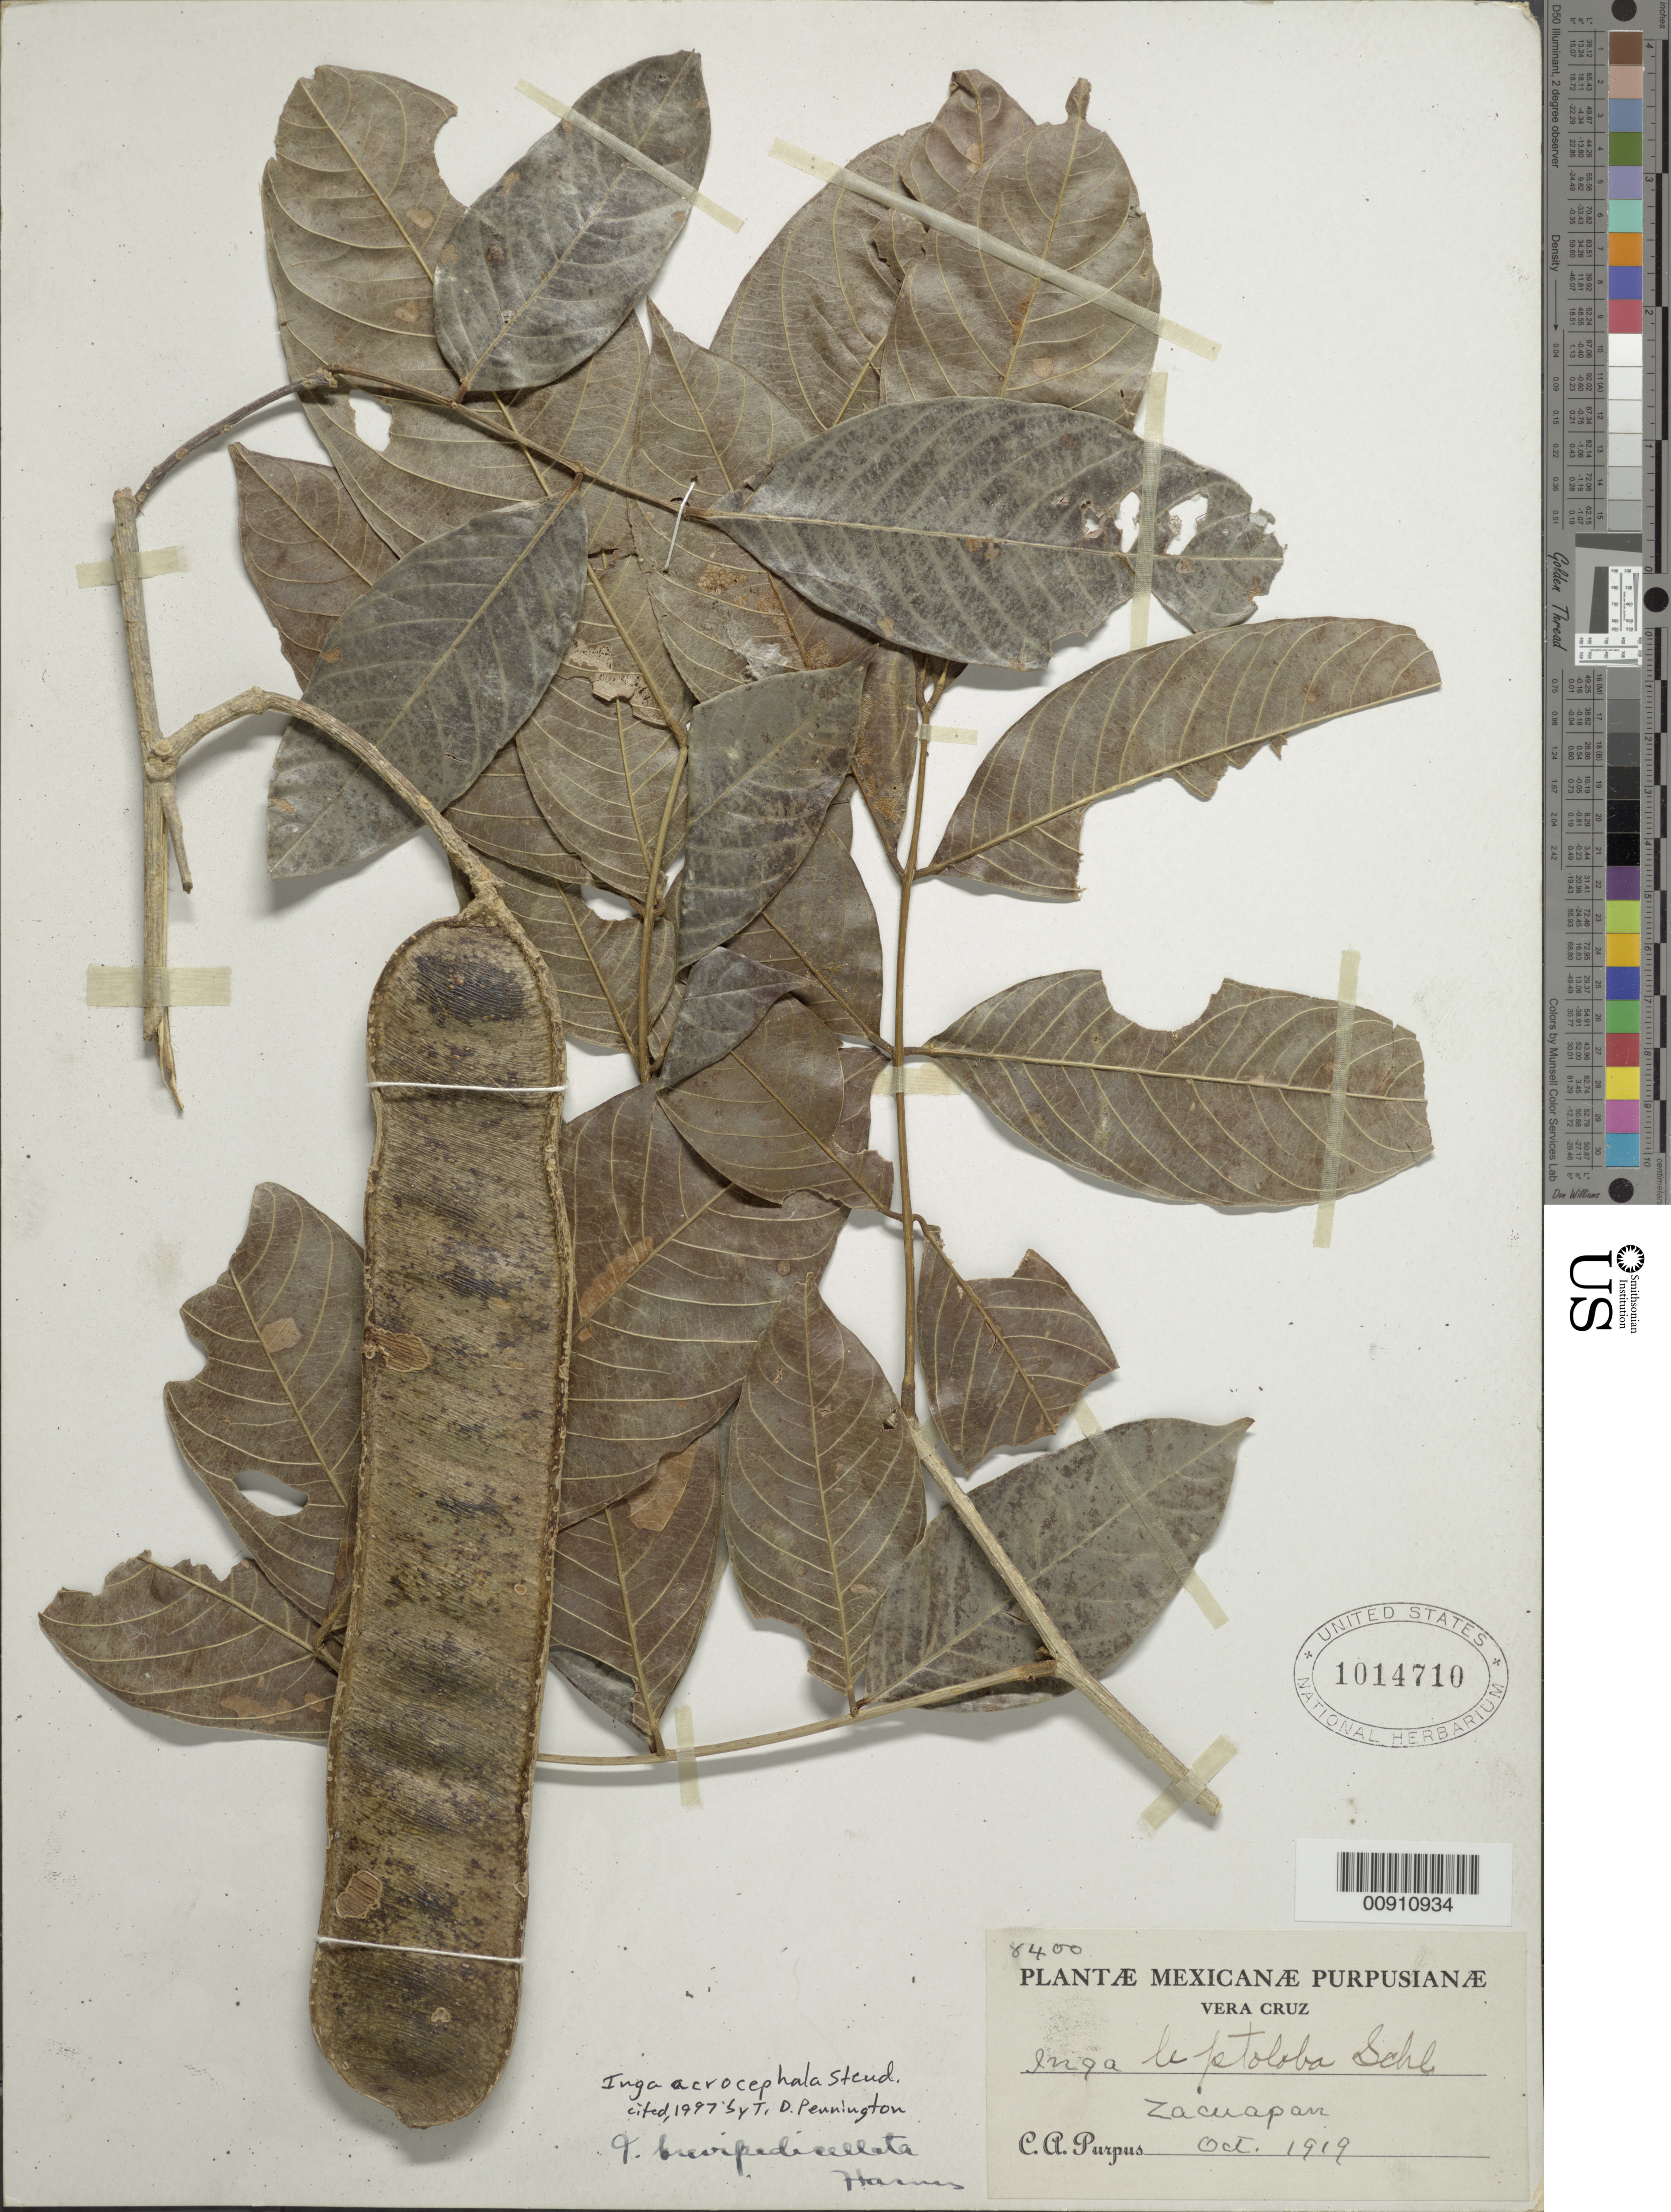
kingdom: Plantae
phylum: Tracheophyta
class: Magnoliopsida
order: Fabales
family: Fabaceae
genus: Inga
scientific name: Inga acrocephala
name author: Steud.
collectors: C. A. Purpus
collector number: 8400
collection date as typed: Oct 1919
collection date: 1919-10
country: Mexico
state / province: Veracruz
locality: Zacuapan, Veracruz.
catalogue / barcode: US 1014710